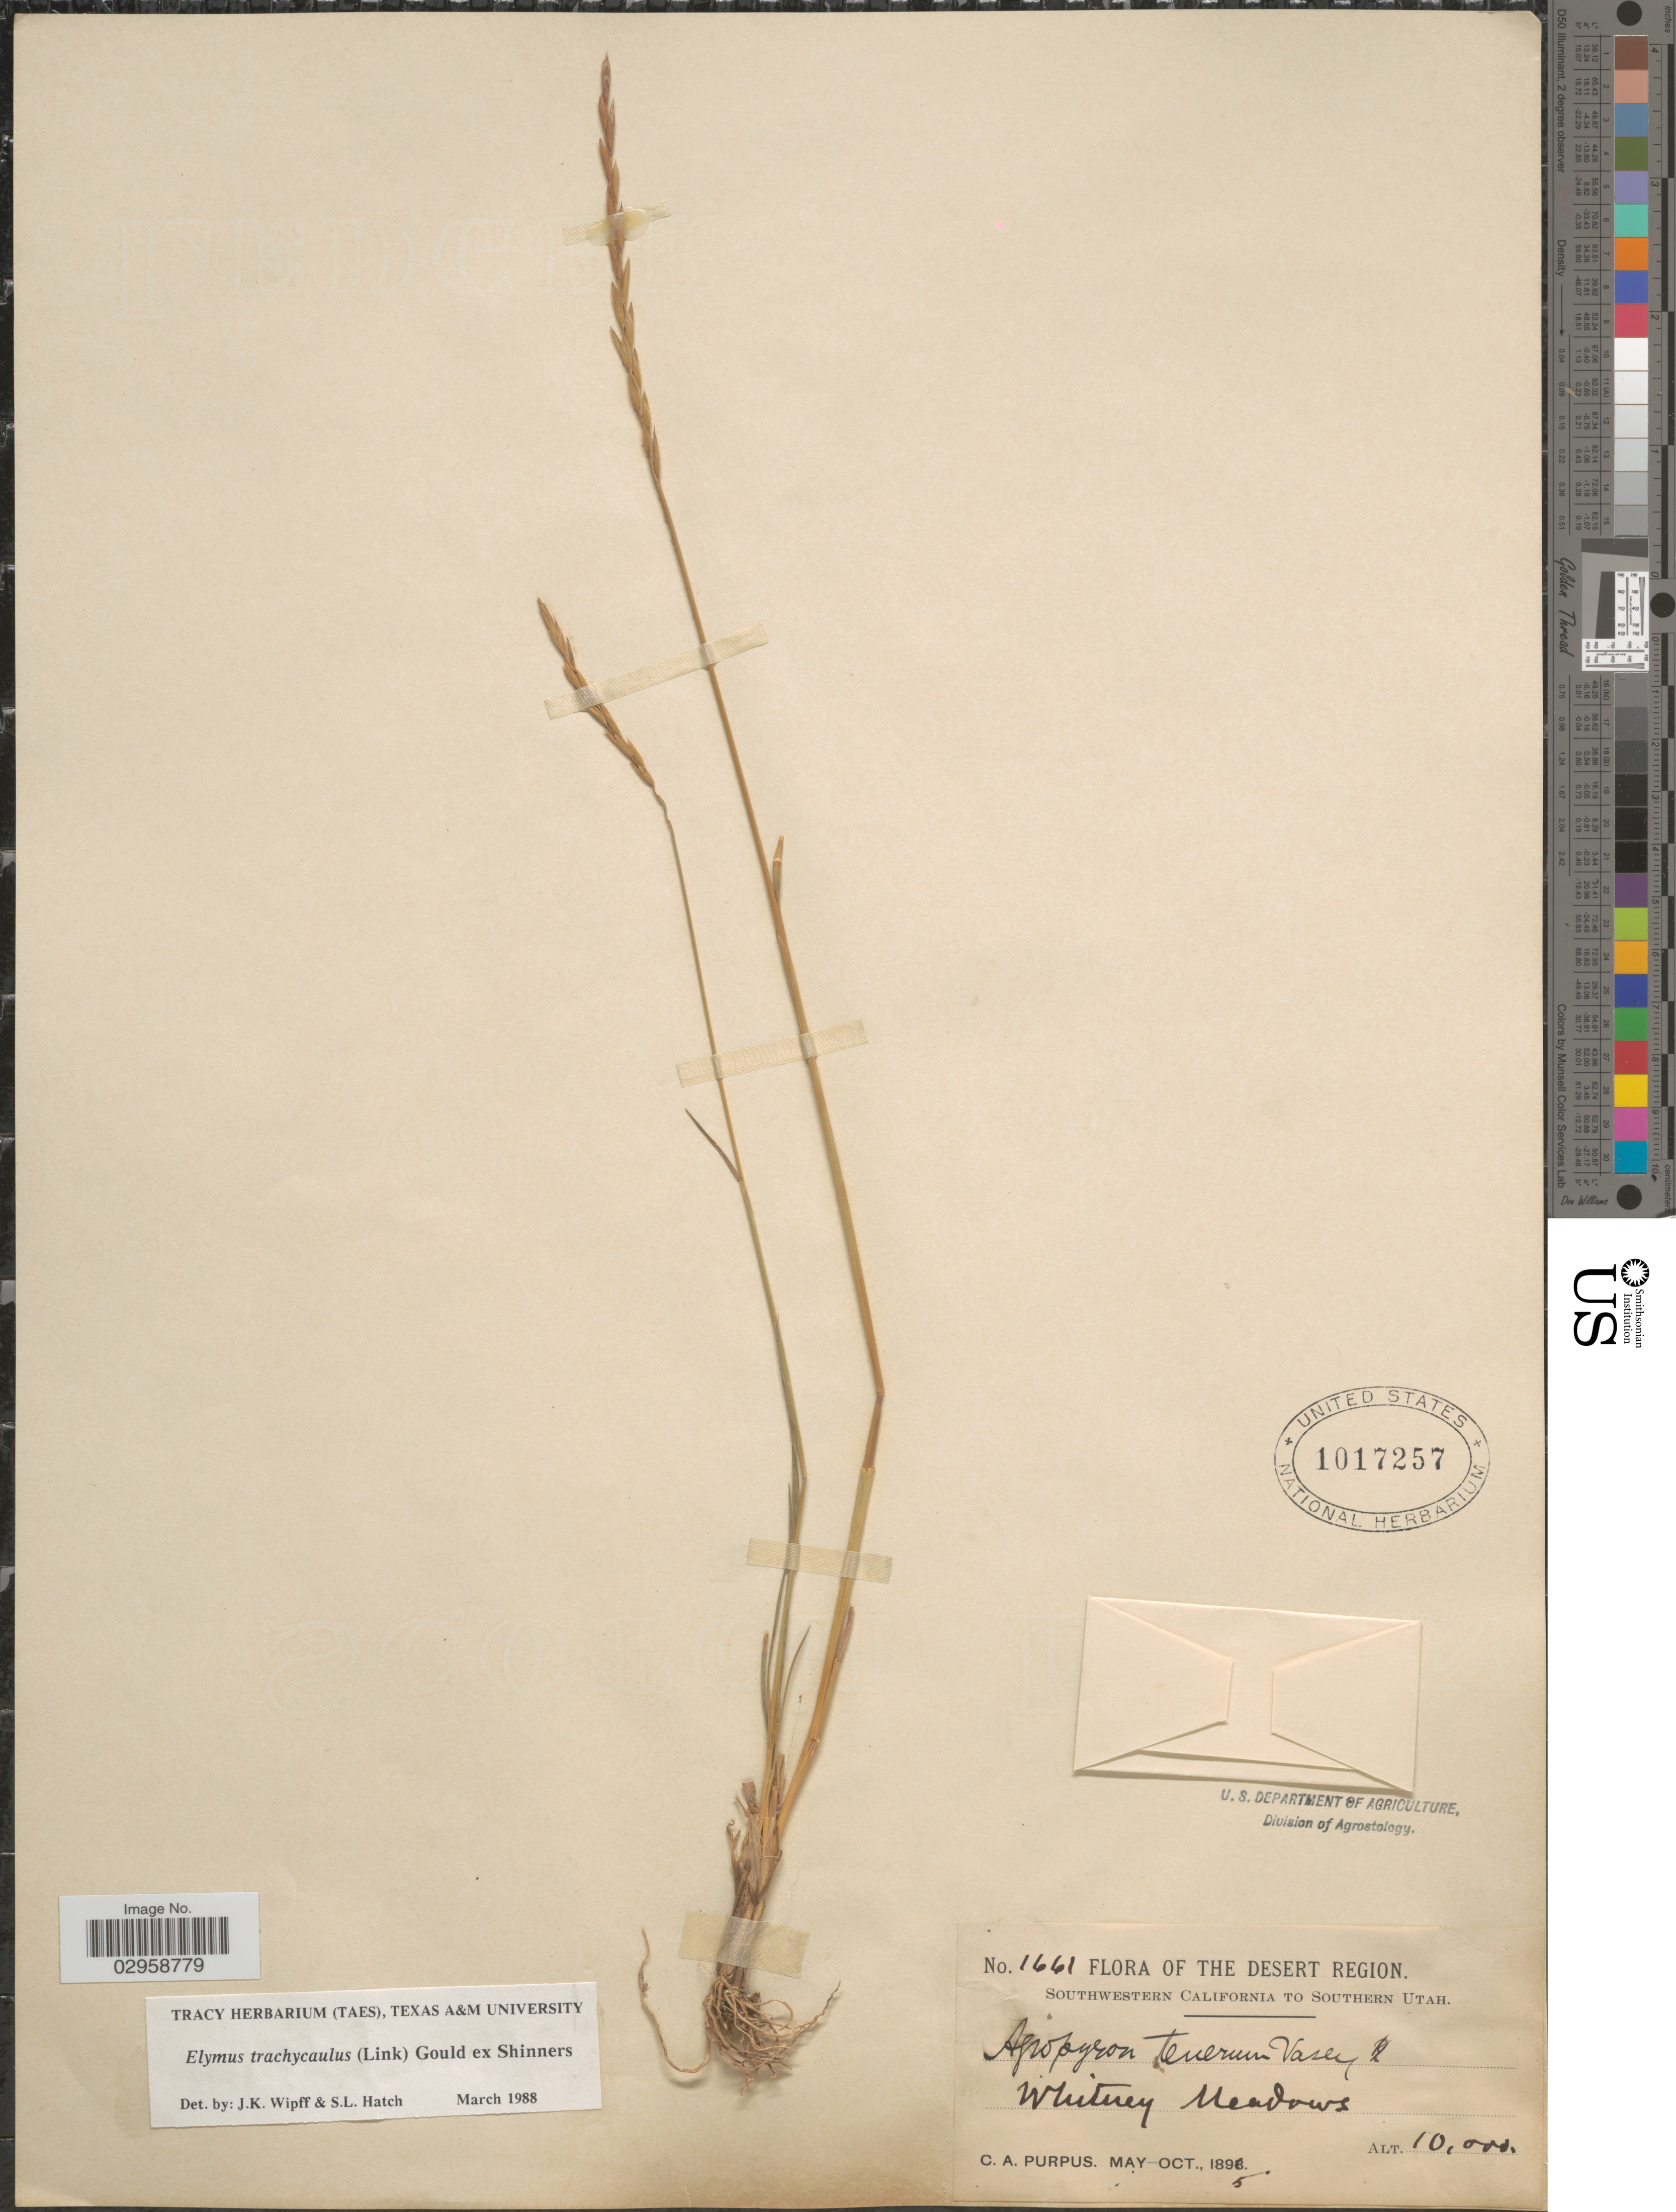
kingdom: Plantae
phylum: Tracheophyta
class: Liliopsida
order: Poales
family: Poaceae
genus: Elymus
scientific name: Elymus trachycaulus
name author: (Link) Gould ex Shinners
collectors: C. A. Purpus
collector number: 1661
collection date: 1895-05/1895-10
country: United States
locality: The Desert Region. Southwestern California to Southern Utah. Whitney Meadows.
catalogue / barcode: US 1017257